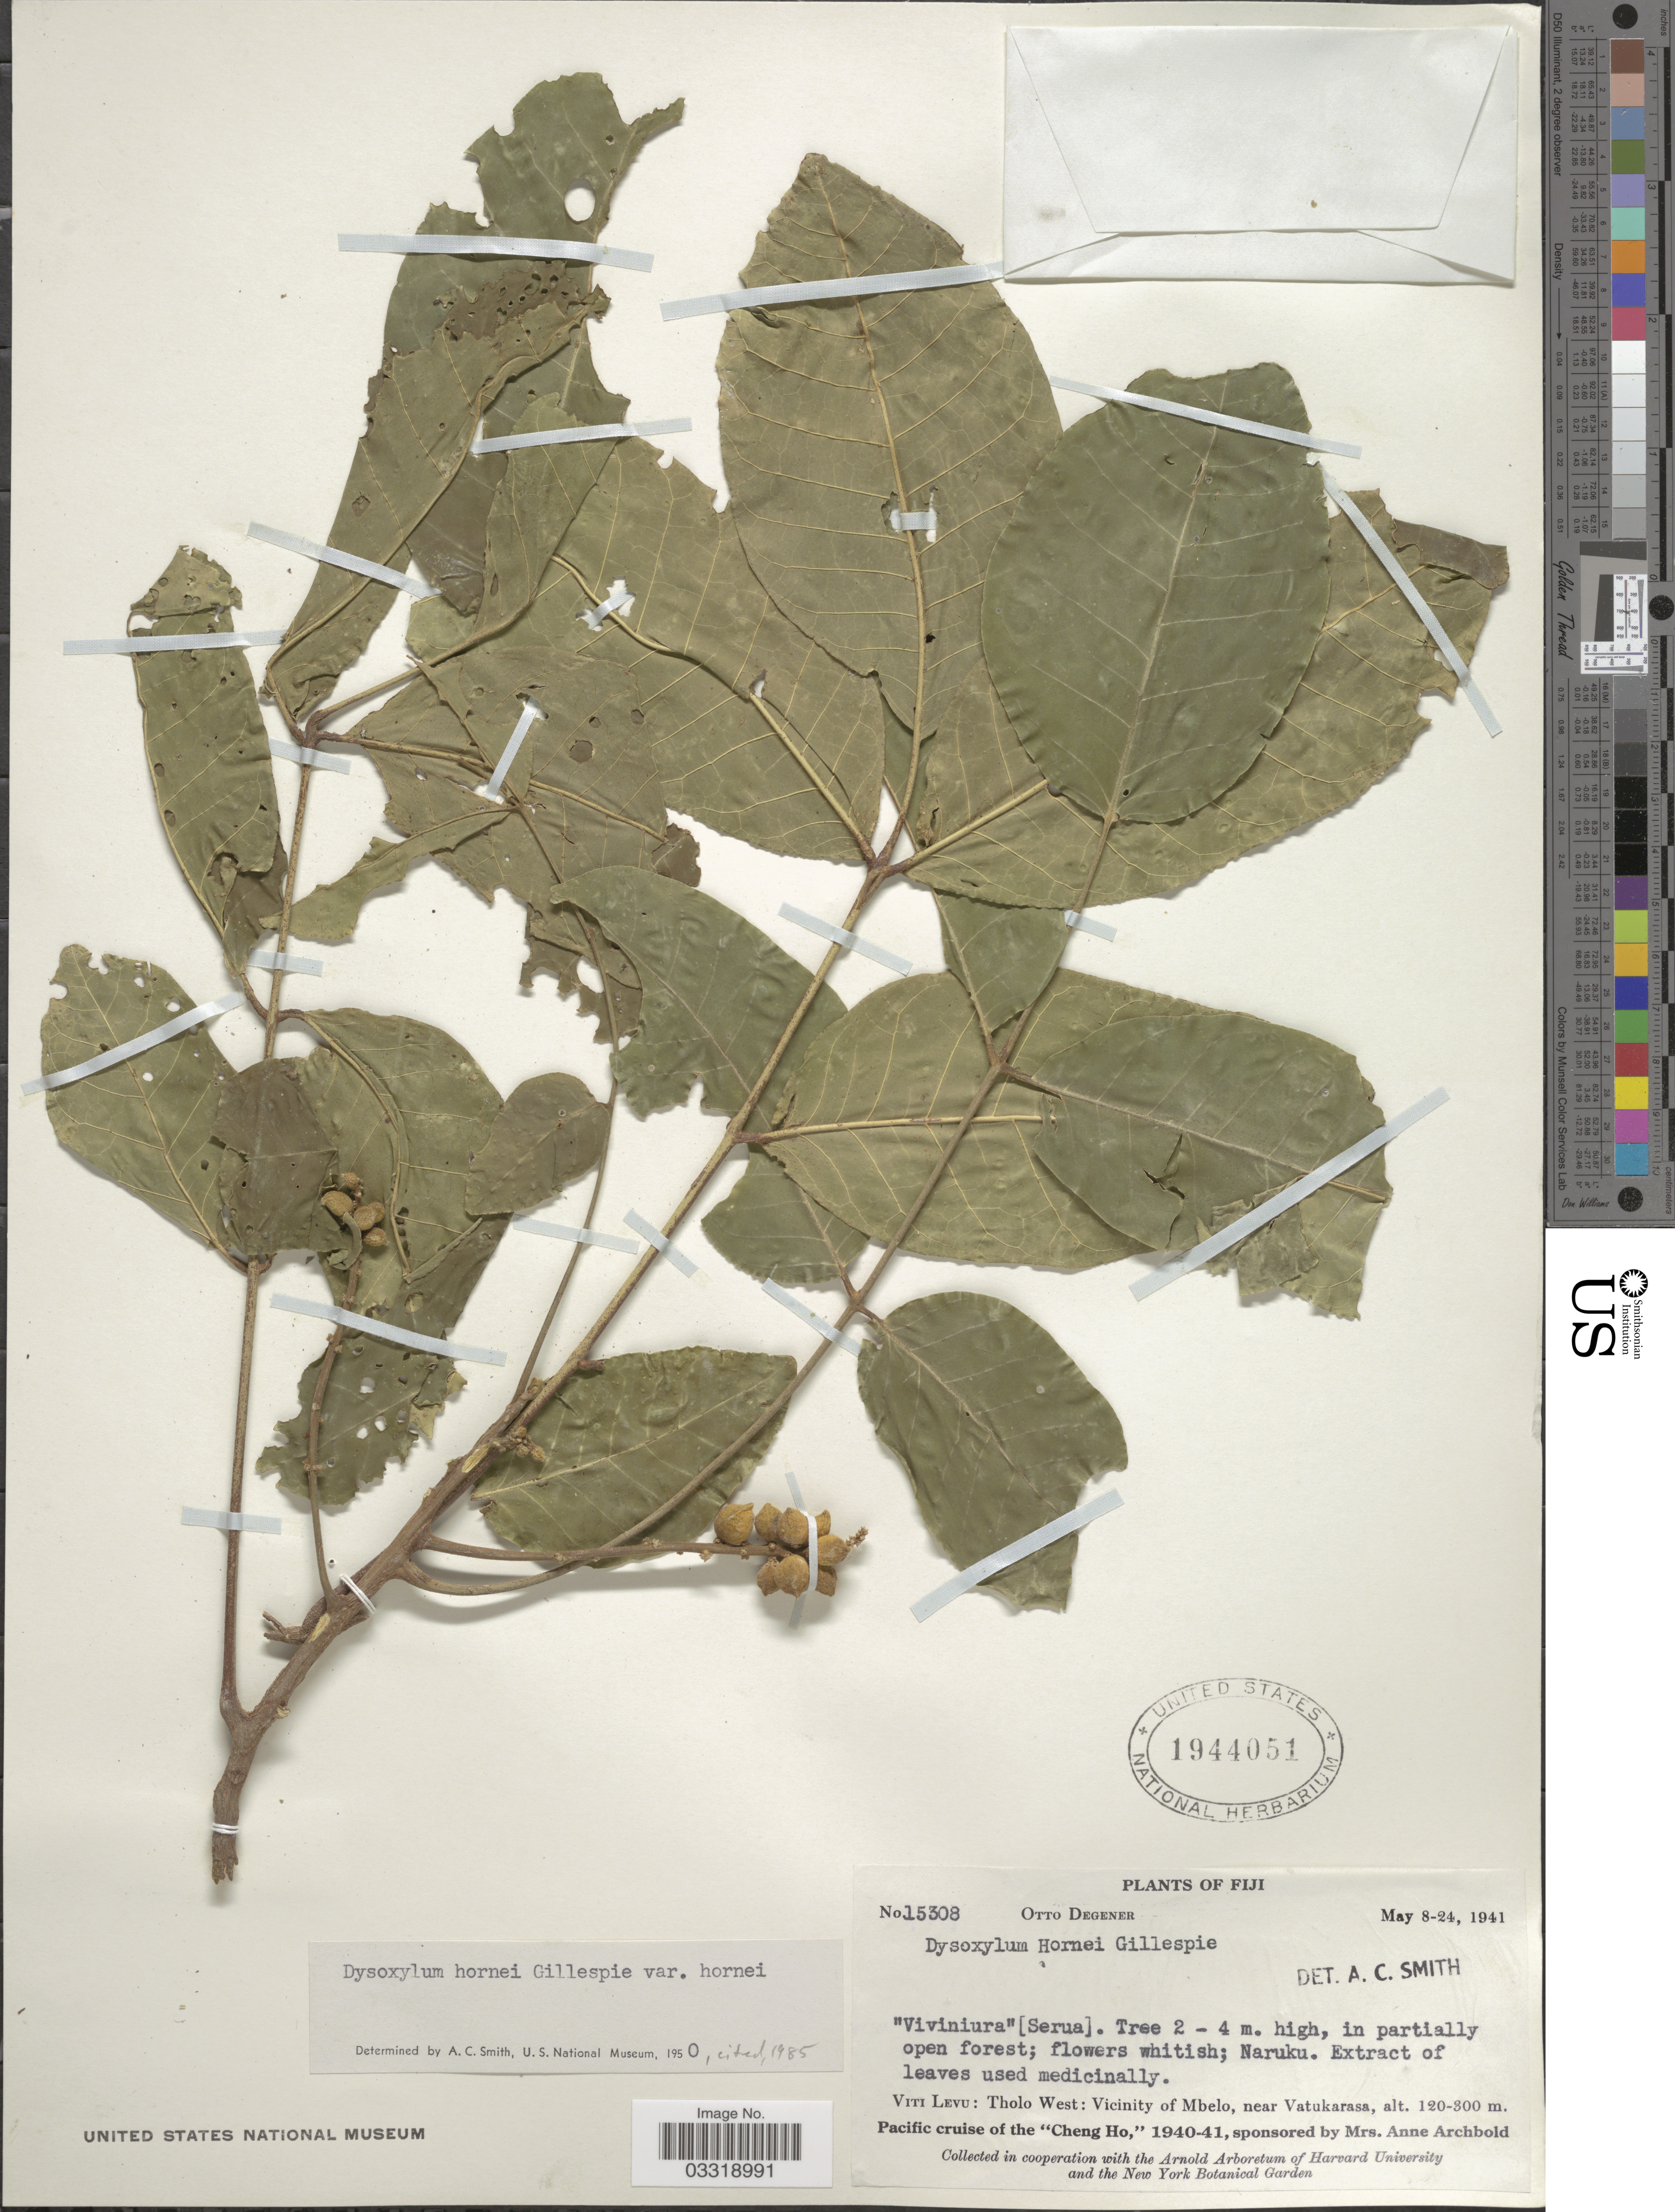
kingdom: Plantae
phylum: Tracheophyta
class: Magnoliopsida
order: Sapindales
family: Meliaceae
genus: Didymocheton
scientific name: Didymocheton hornei var. hornei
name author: (Gillespie) Harms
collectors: O. Degener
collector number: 15308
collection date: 1941-05-08/1941-05-24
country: Fiji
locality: Viti Levu: Tholo West: Vicinity of Mbelo, near Vatukarasa.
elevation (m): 120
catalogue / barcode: US 1944051